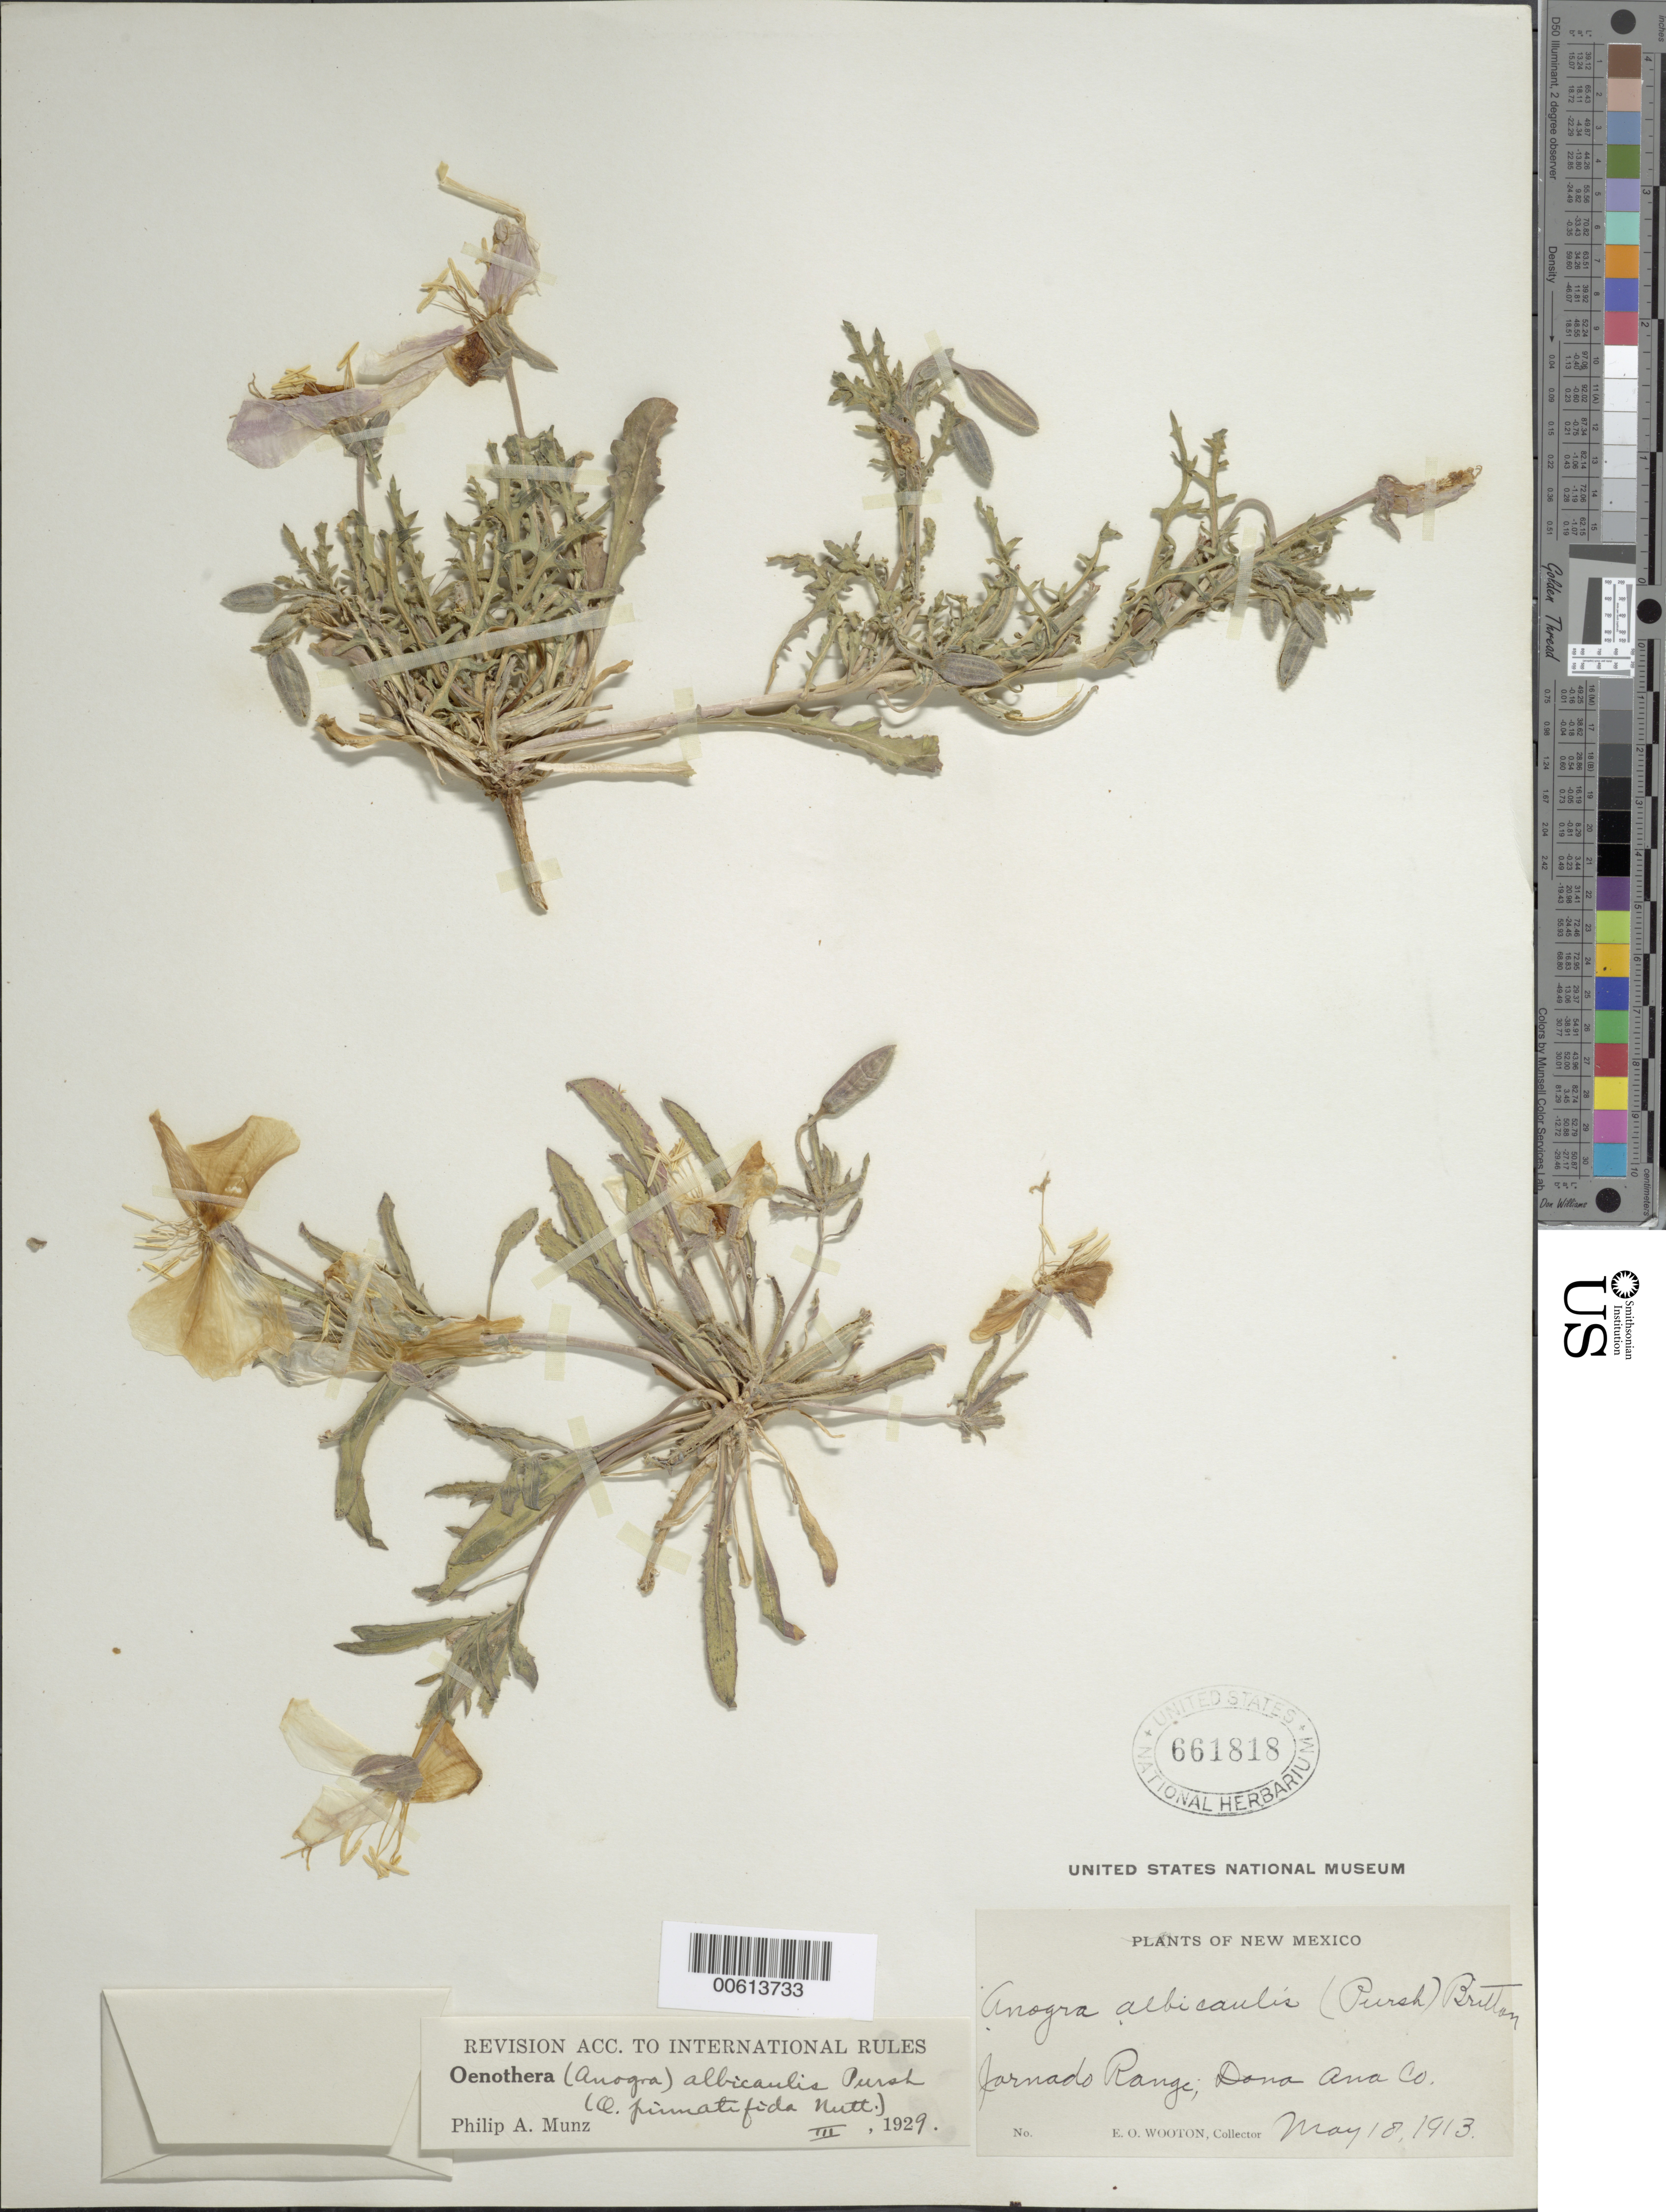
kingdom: Plantae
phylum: Tracheophyta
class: Magnoliopsida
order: Myrtales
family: Onagraceae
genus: Oenothera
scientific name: Oenothera albicaulis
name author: Pursh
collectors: E. O. Wooton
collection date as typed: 18 May 1913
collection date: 1913-05-18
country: United States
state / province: New Mexico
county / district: Dona Ana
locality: Jarnado Range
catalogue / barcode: US 661818